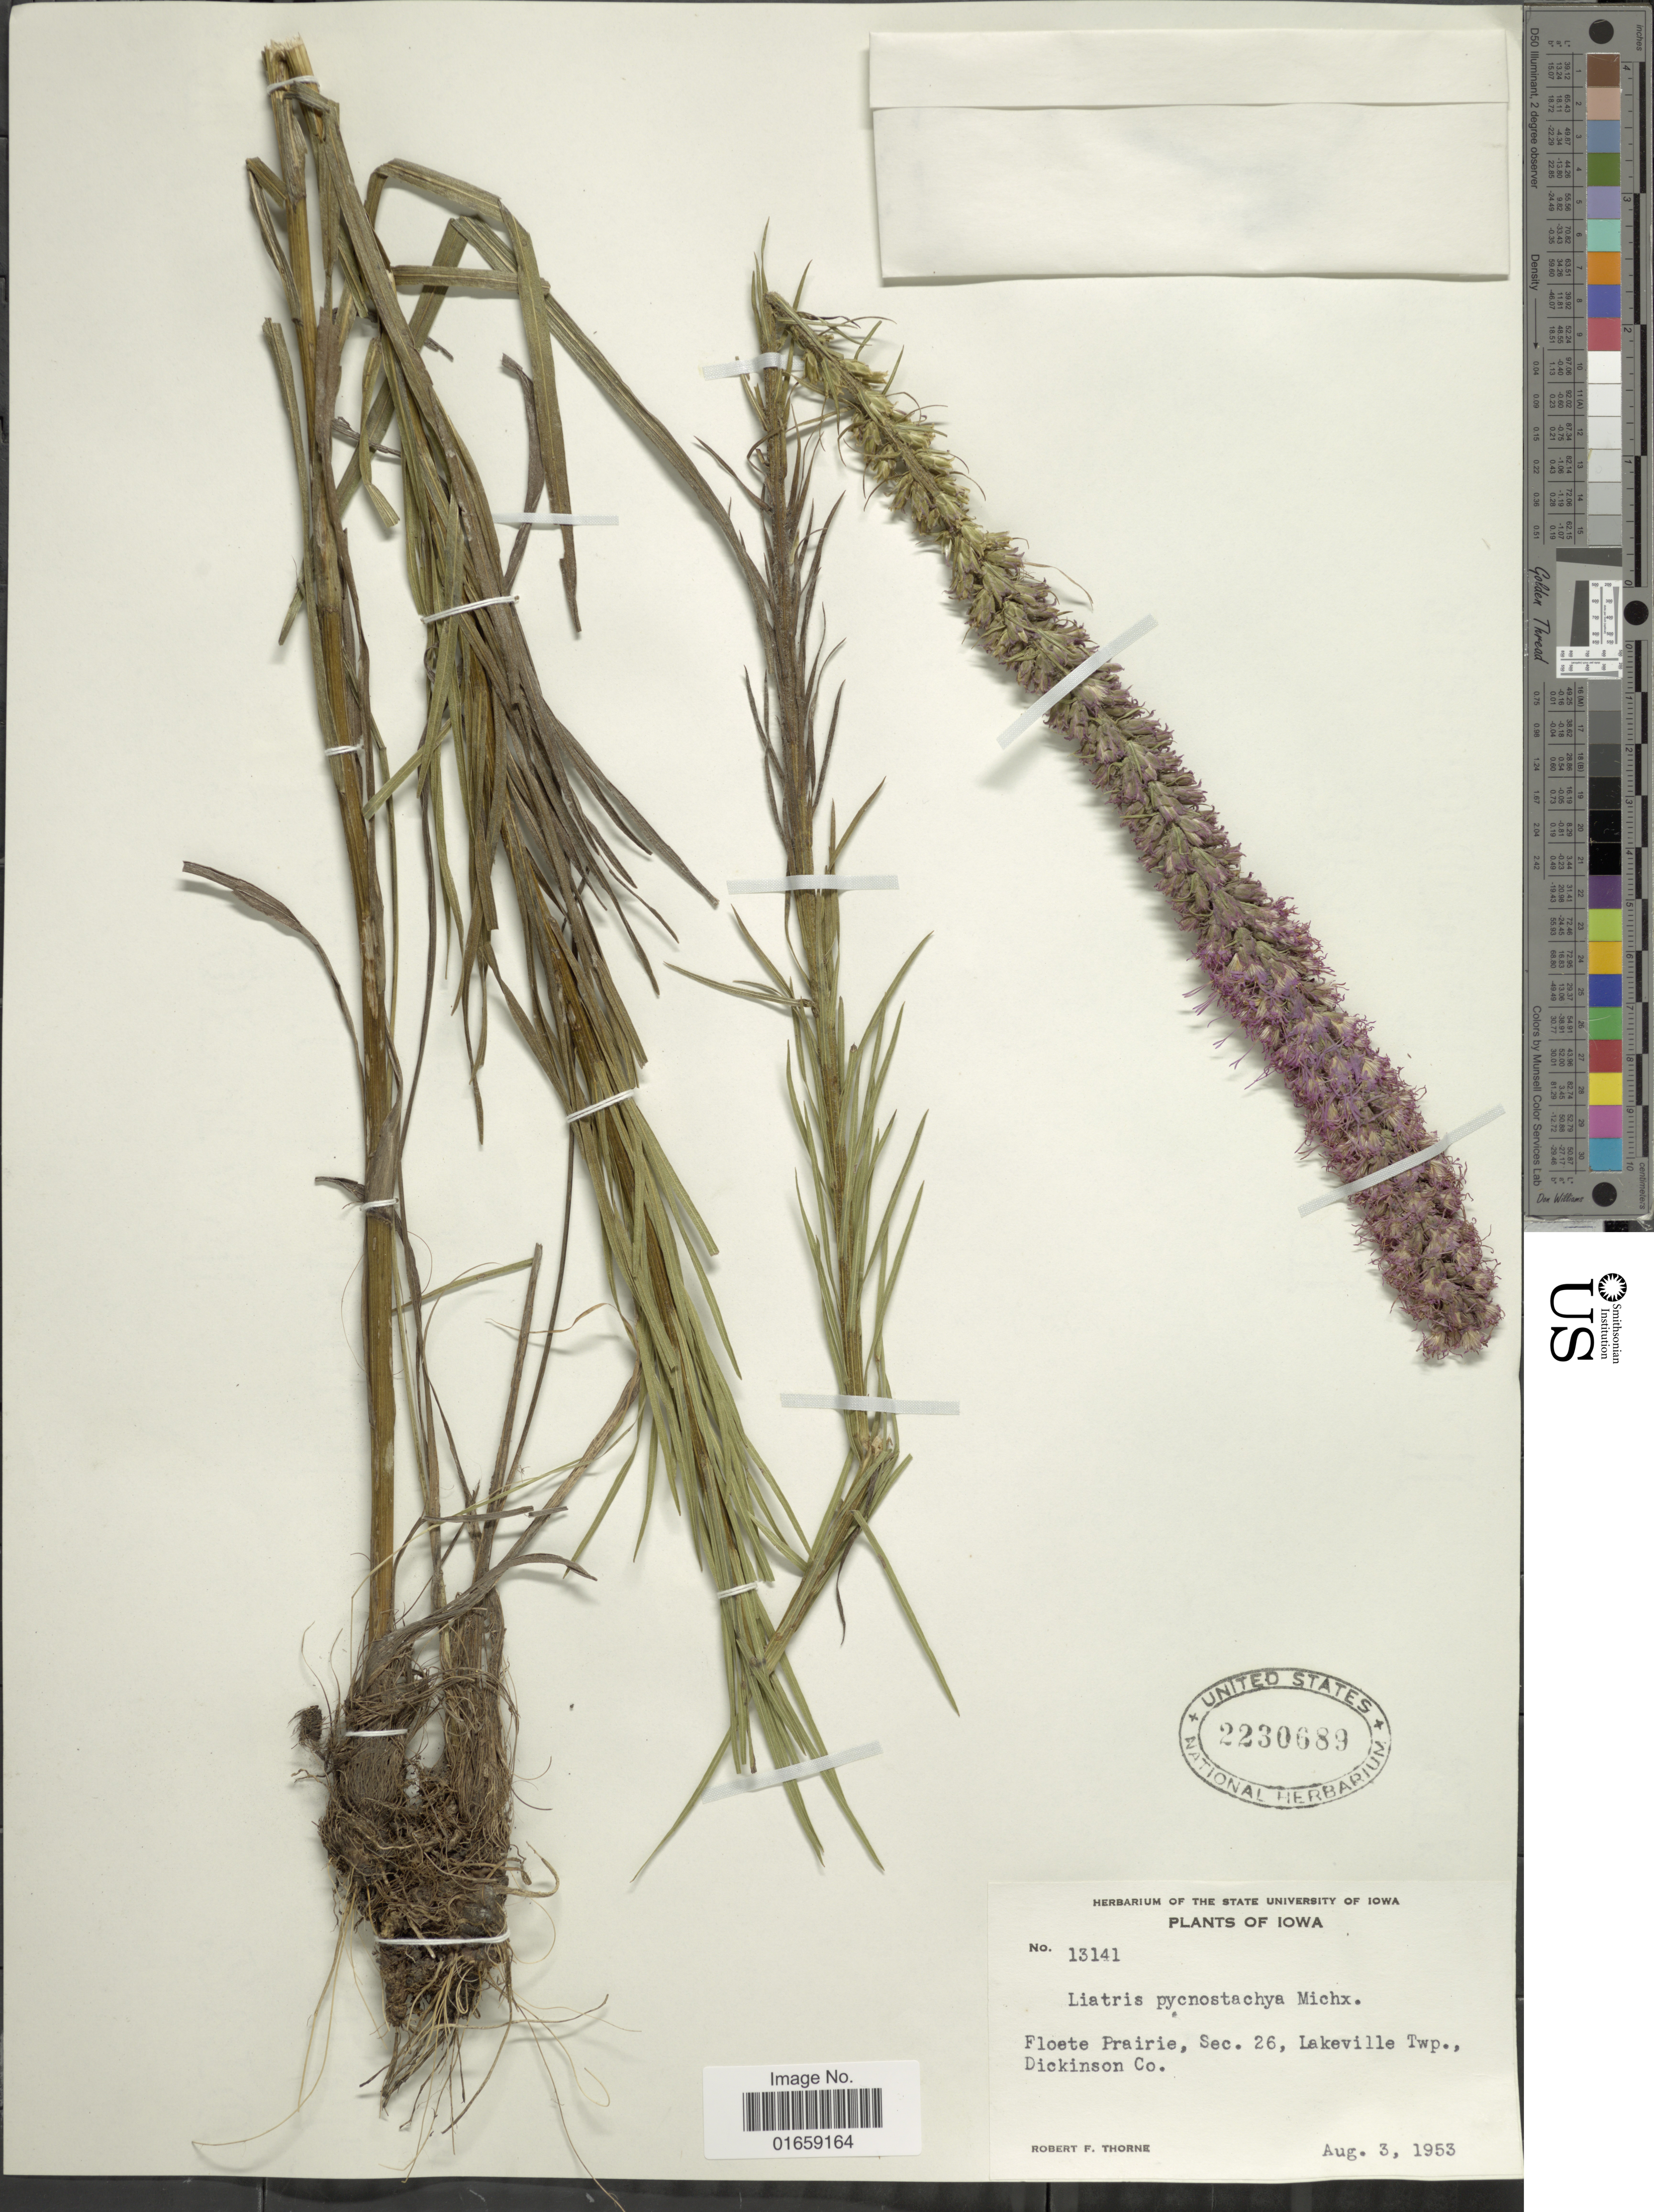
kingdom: Plantae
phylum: Tracheophyta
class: Magnoliopsida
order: Asterales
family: Asteraceae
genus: Liatris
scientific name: Liatris pycnostachya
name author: Michx.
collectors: R. F. Thorne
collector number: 13141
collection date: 1953-09-03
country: United States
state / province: Iowa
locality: Floete Prairie, Sec. 26 Lakeville Twp., Dickinson Co.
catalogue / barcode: US 2230689